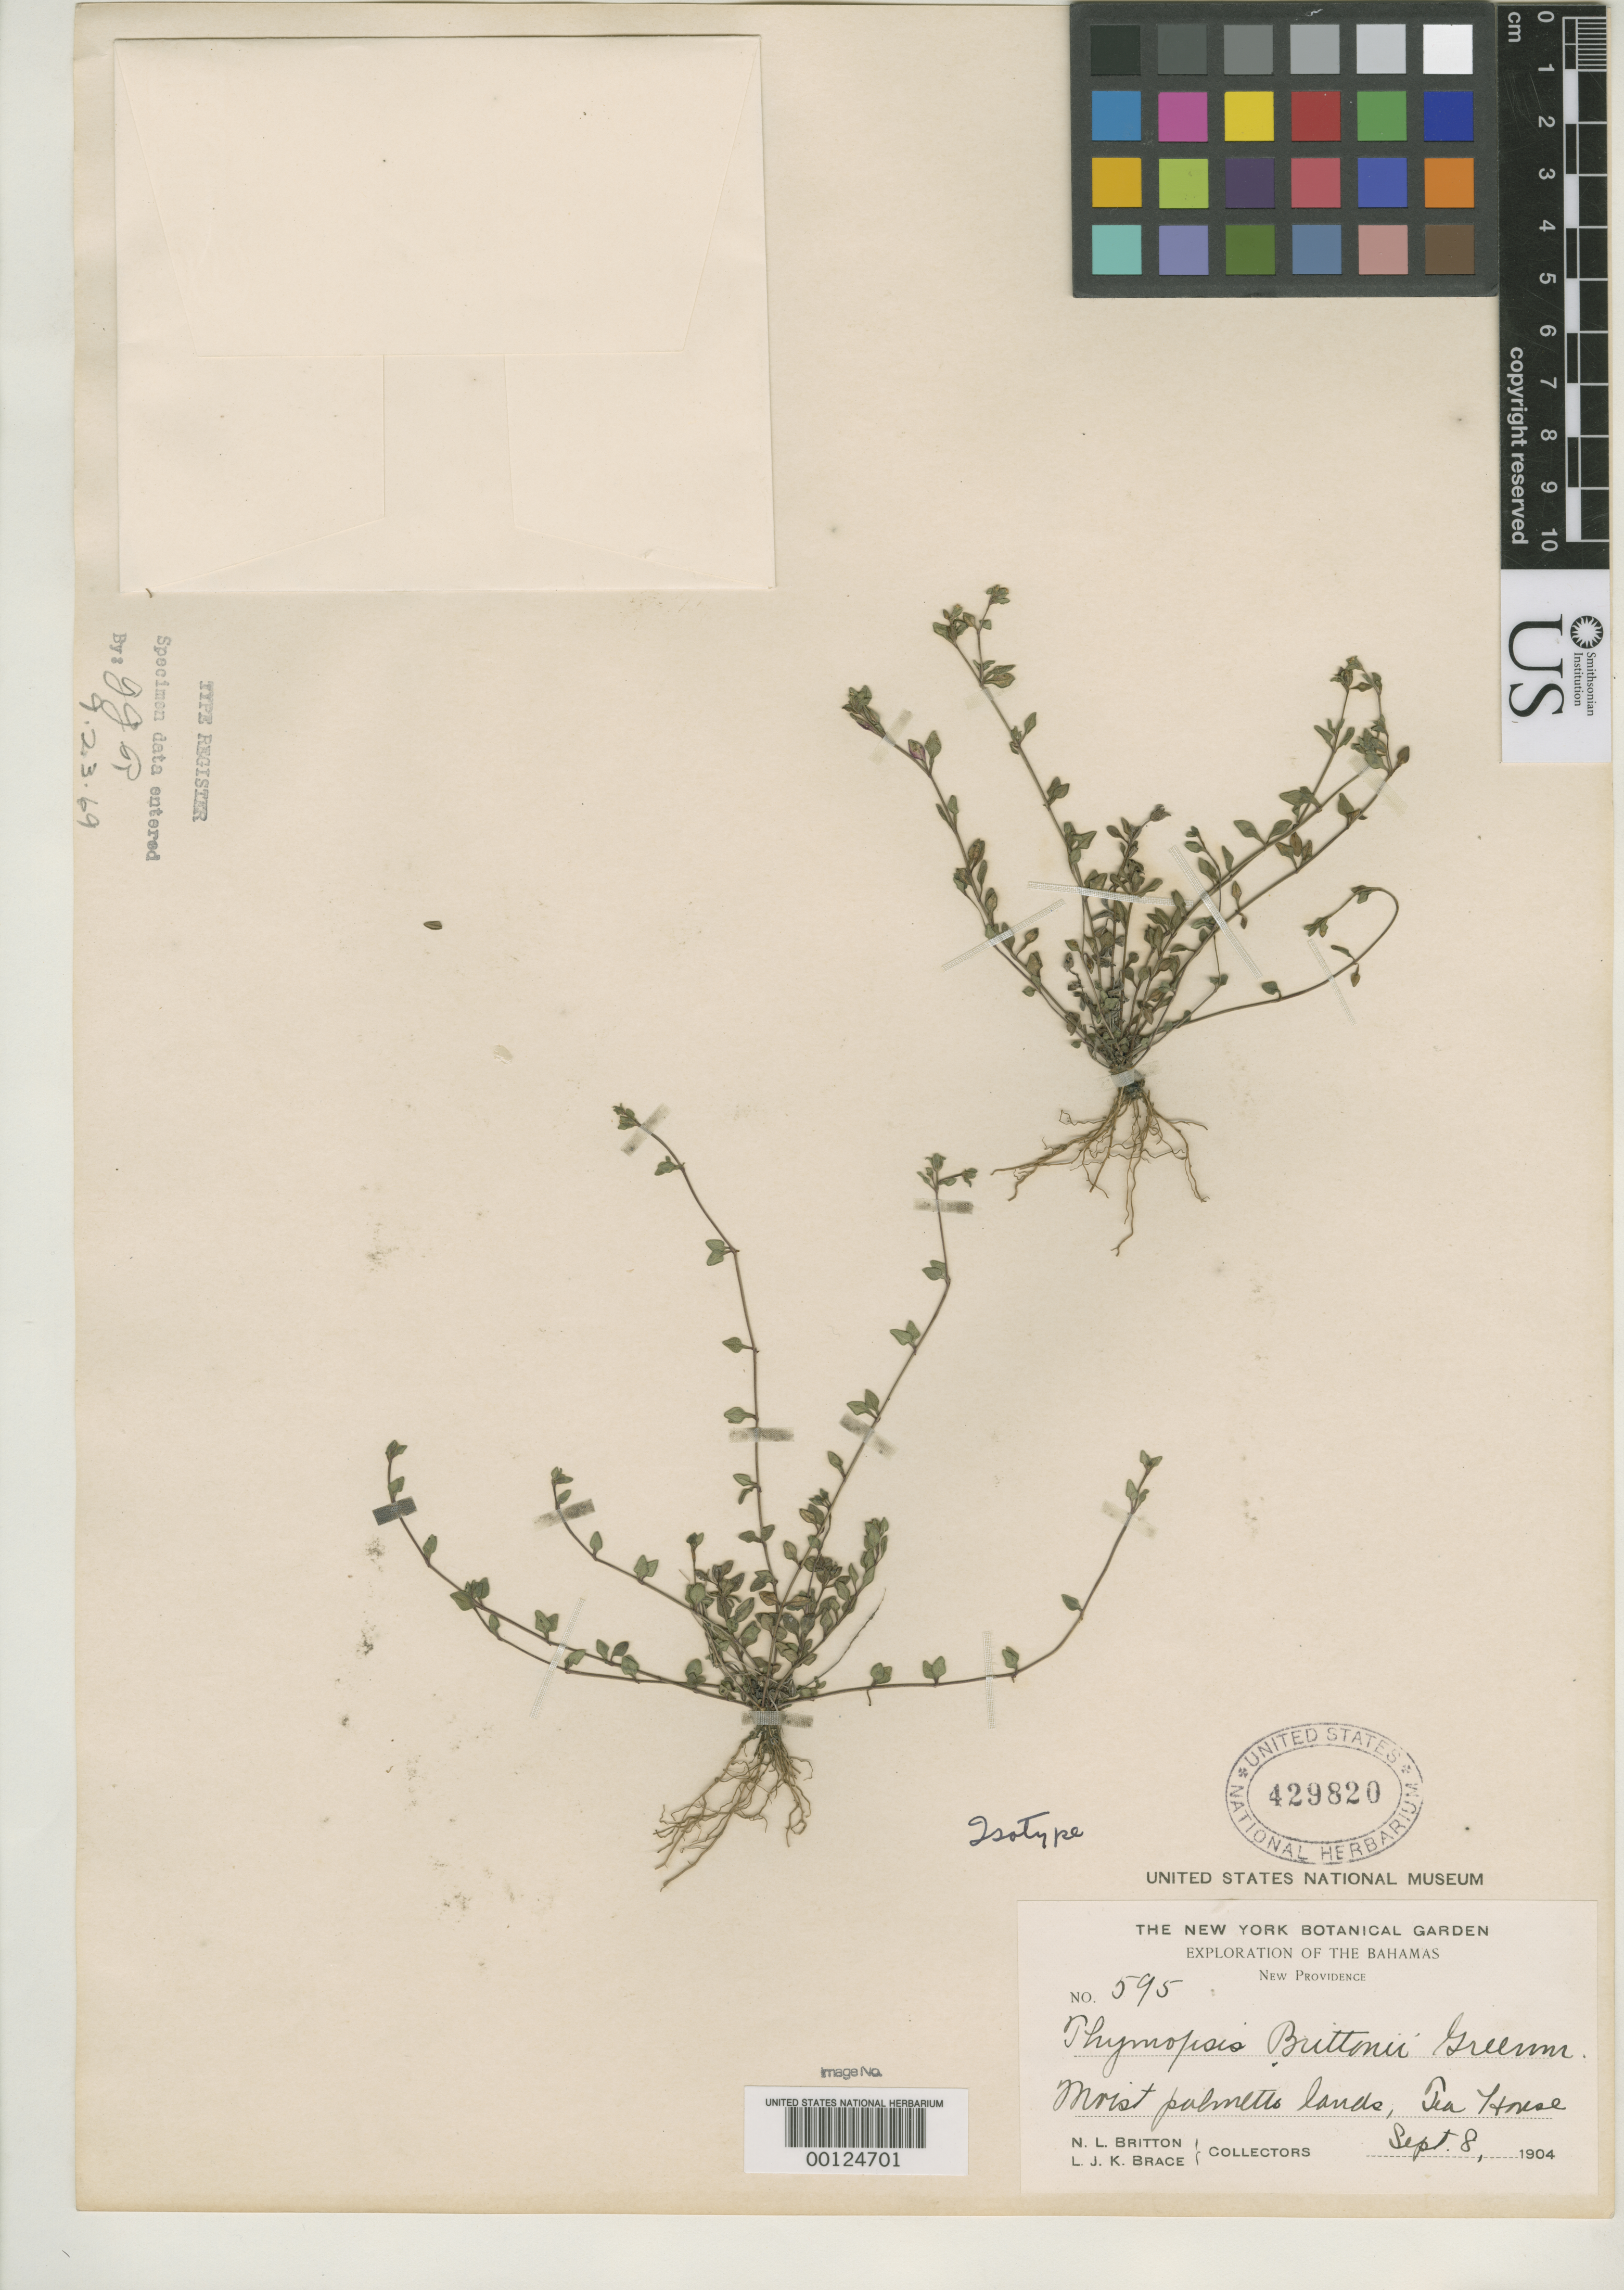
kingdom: Plantae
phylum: Tracheophyta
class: Magnoliopsida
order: Asterales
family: Asteraceae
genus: Thymopsis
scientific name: Thymopsis brittonii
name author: Greenm. ex Britton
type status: Isotype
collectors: N. Britton & L. J. K. Brace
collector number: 595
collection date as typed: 08 Sep 1904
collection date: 1904-09-08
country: Bahamas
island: New Providence Island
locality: Tea House.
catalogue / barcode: US 429820